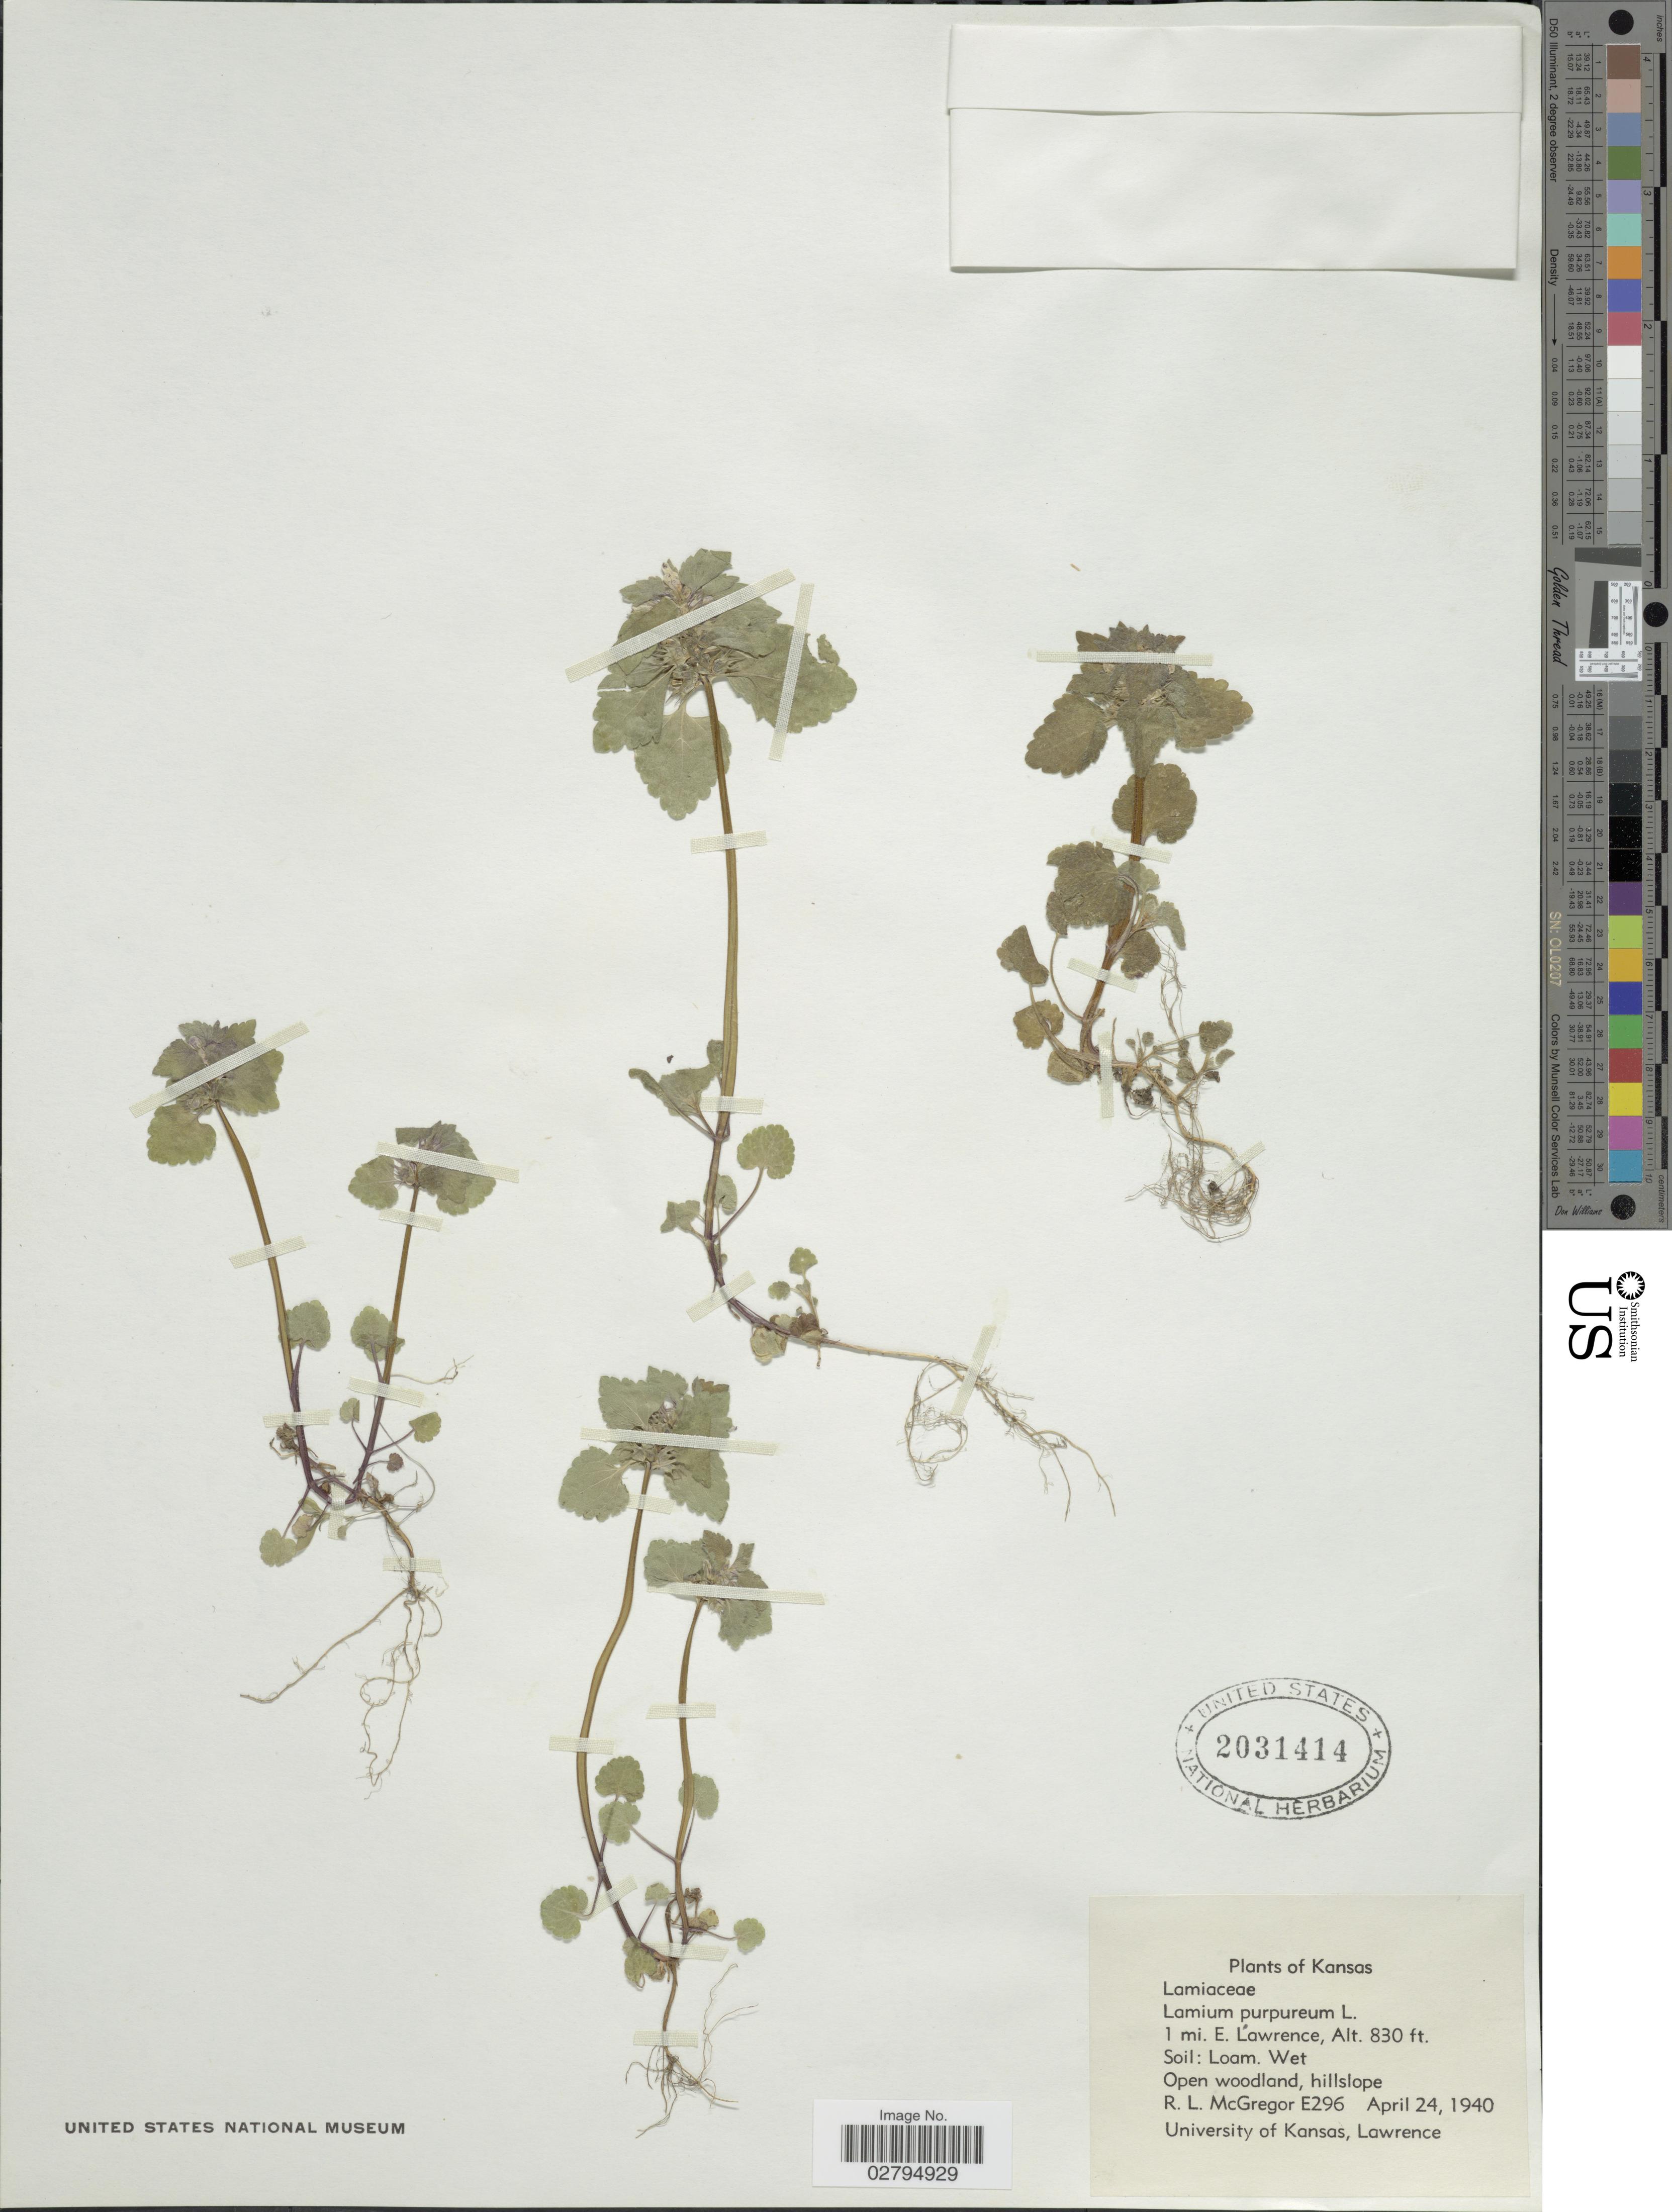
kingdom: Plantae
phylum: Tracheophyta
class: Magnoliopsida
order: Lamiales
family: Lamiaceae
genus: Lamium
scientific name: Lamium purpureum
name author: L.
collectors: R. McGregor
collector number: E296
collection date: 1940-04-24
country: United States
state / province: Kansas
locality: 1 mi. E. Lawrence.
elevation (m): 253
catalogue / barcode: US 2031414